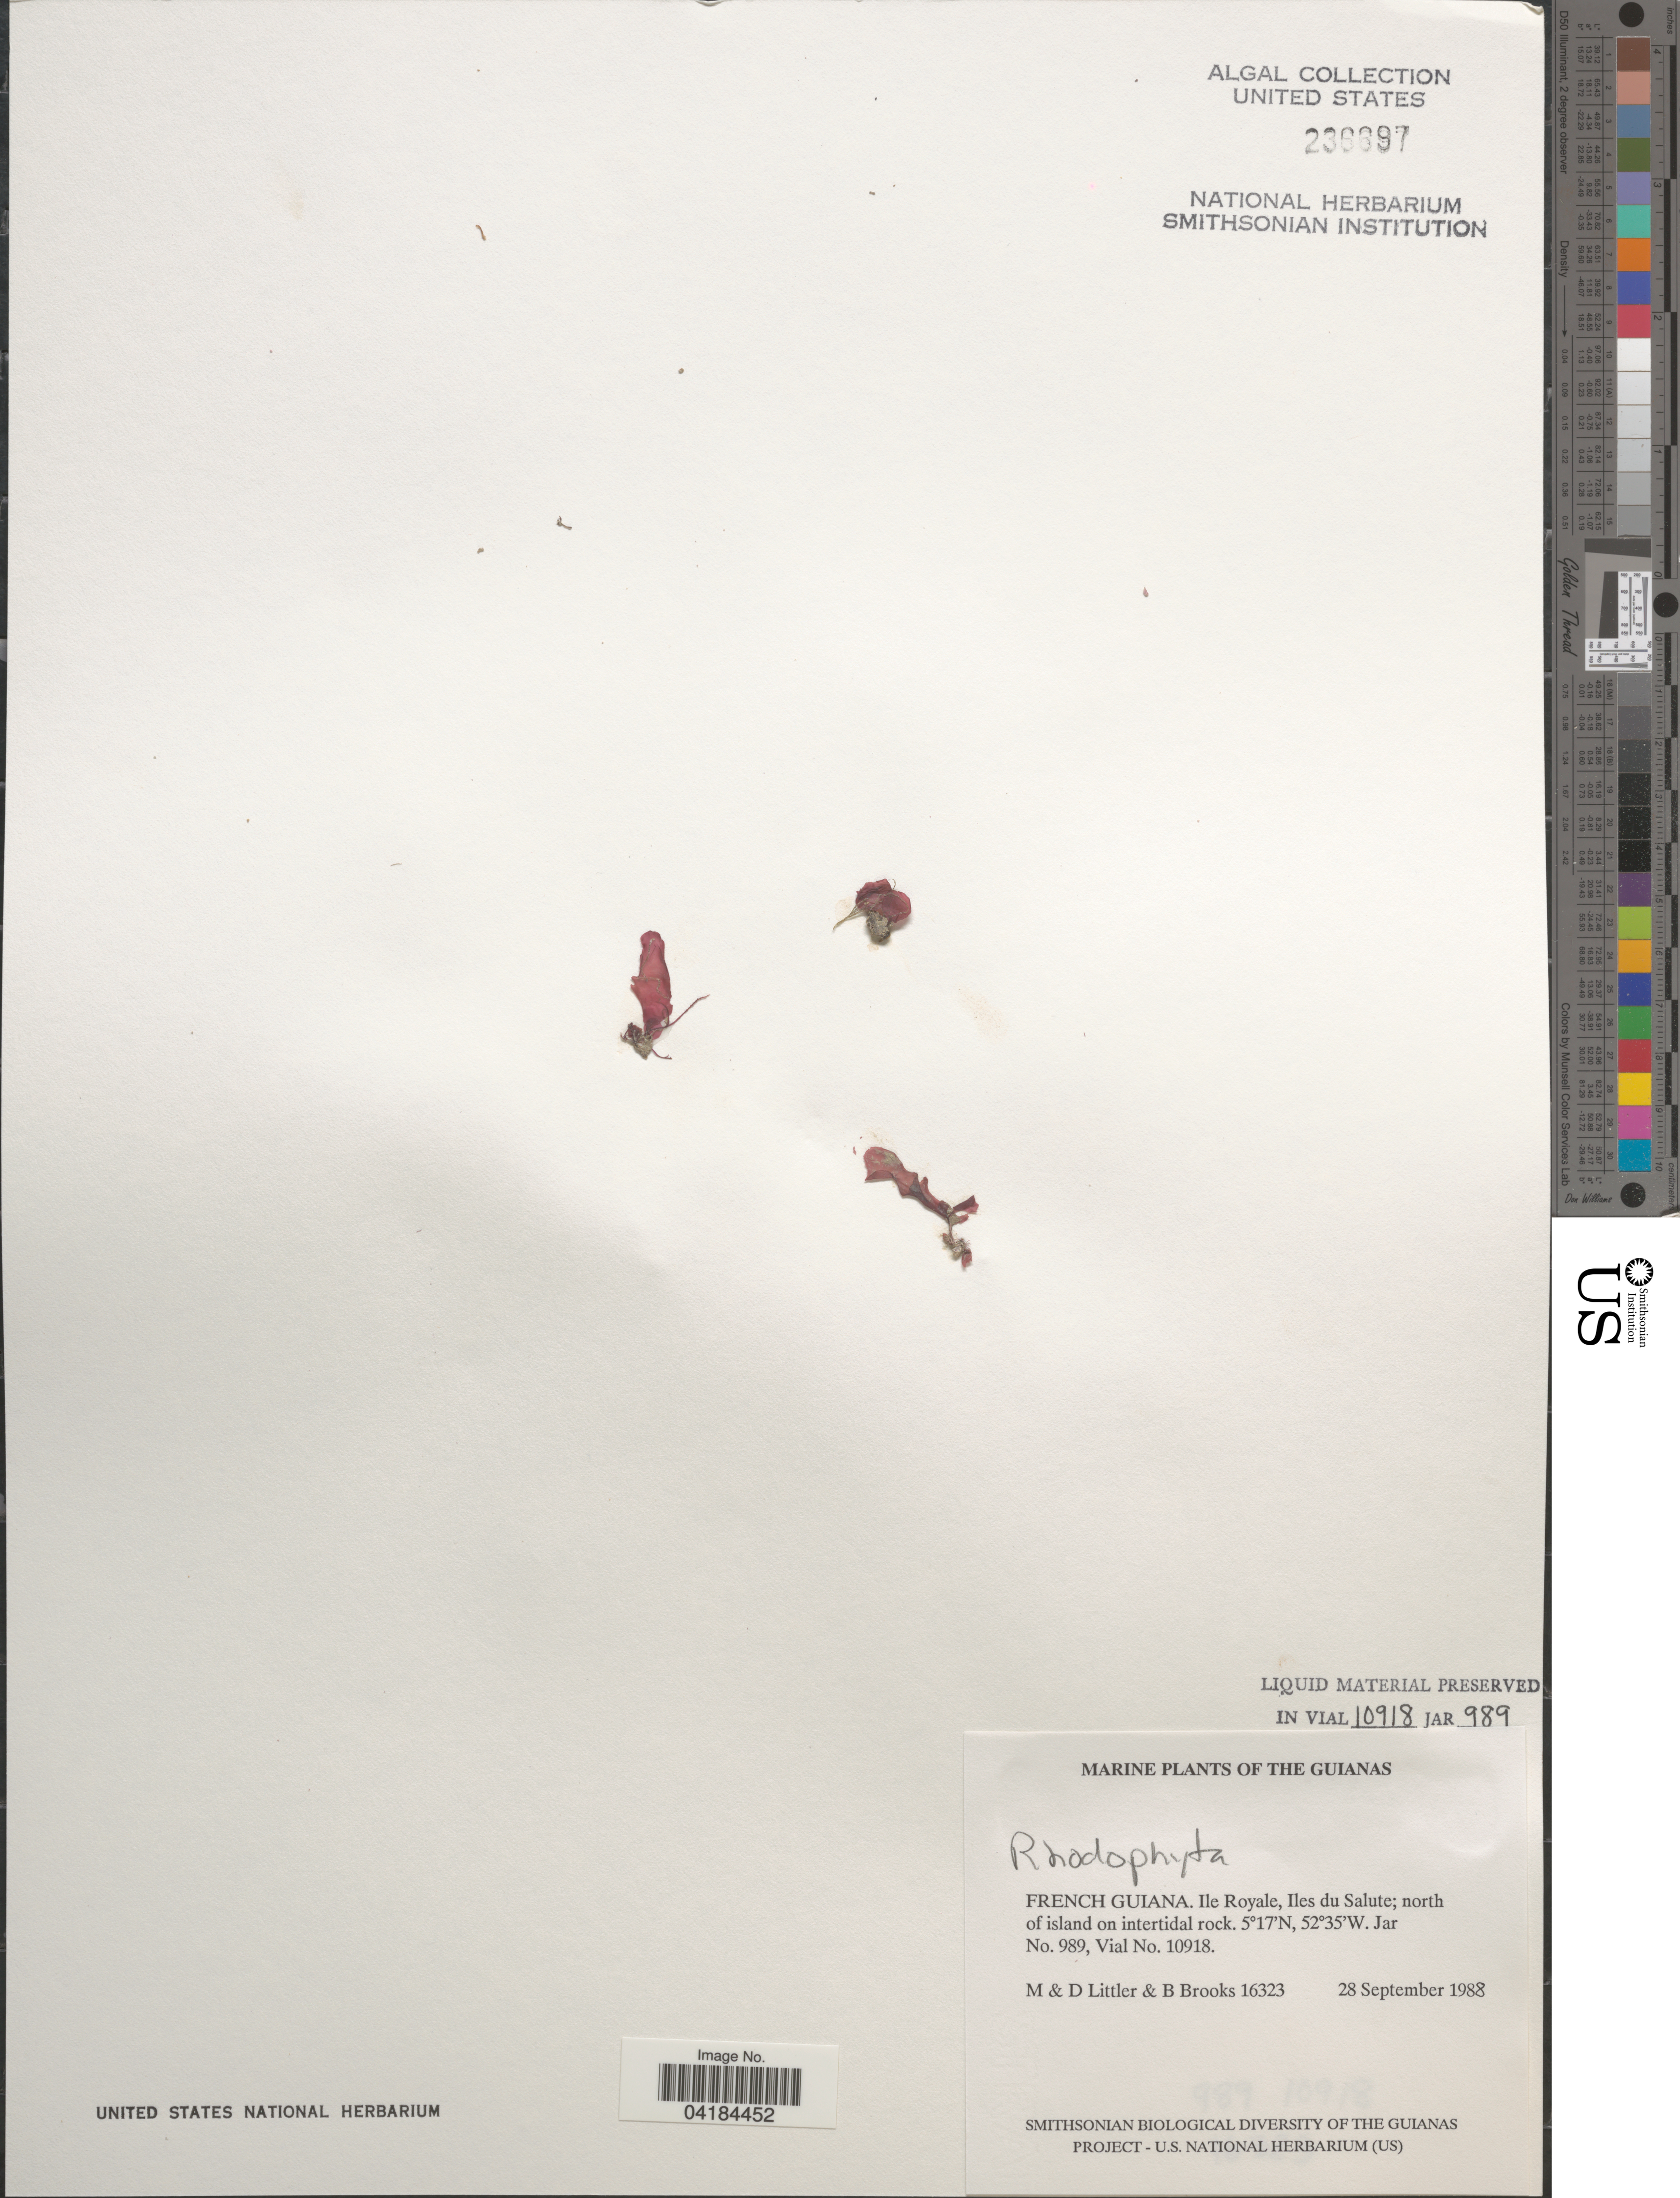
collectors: M. Littler, D. S. Littler & B. Brooks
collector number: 16323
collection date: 1988-09-28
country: French Guiana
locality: The Guianas. Ile Royale, Iles du Salute; north of island on intertidal rock.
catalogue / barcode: US 236697